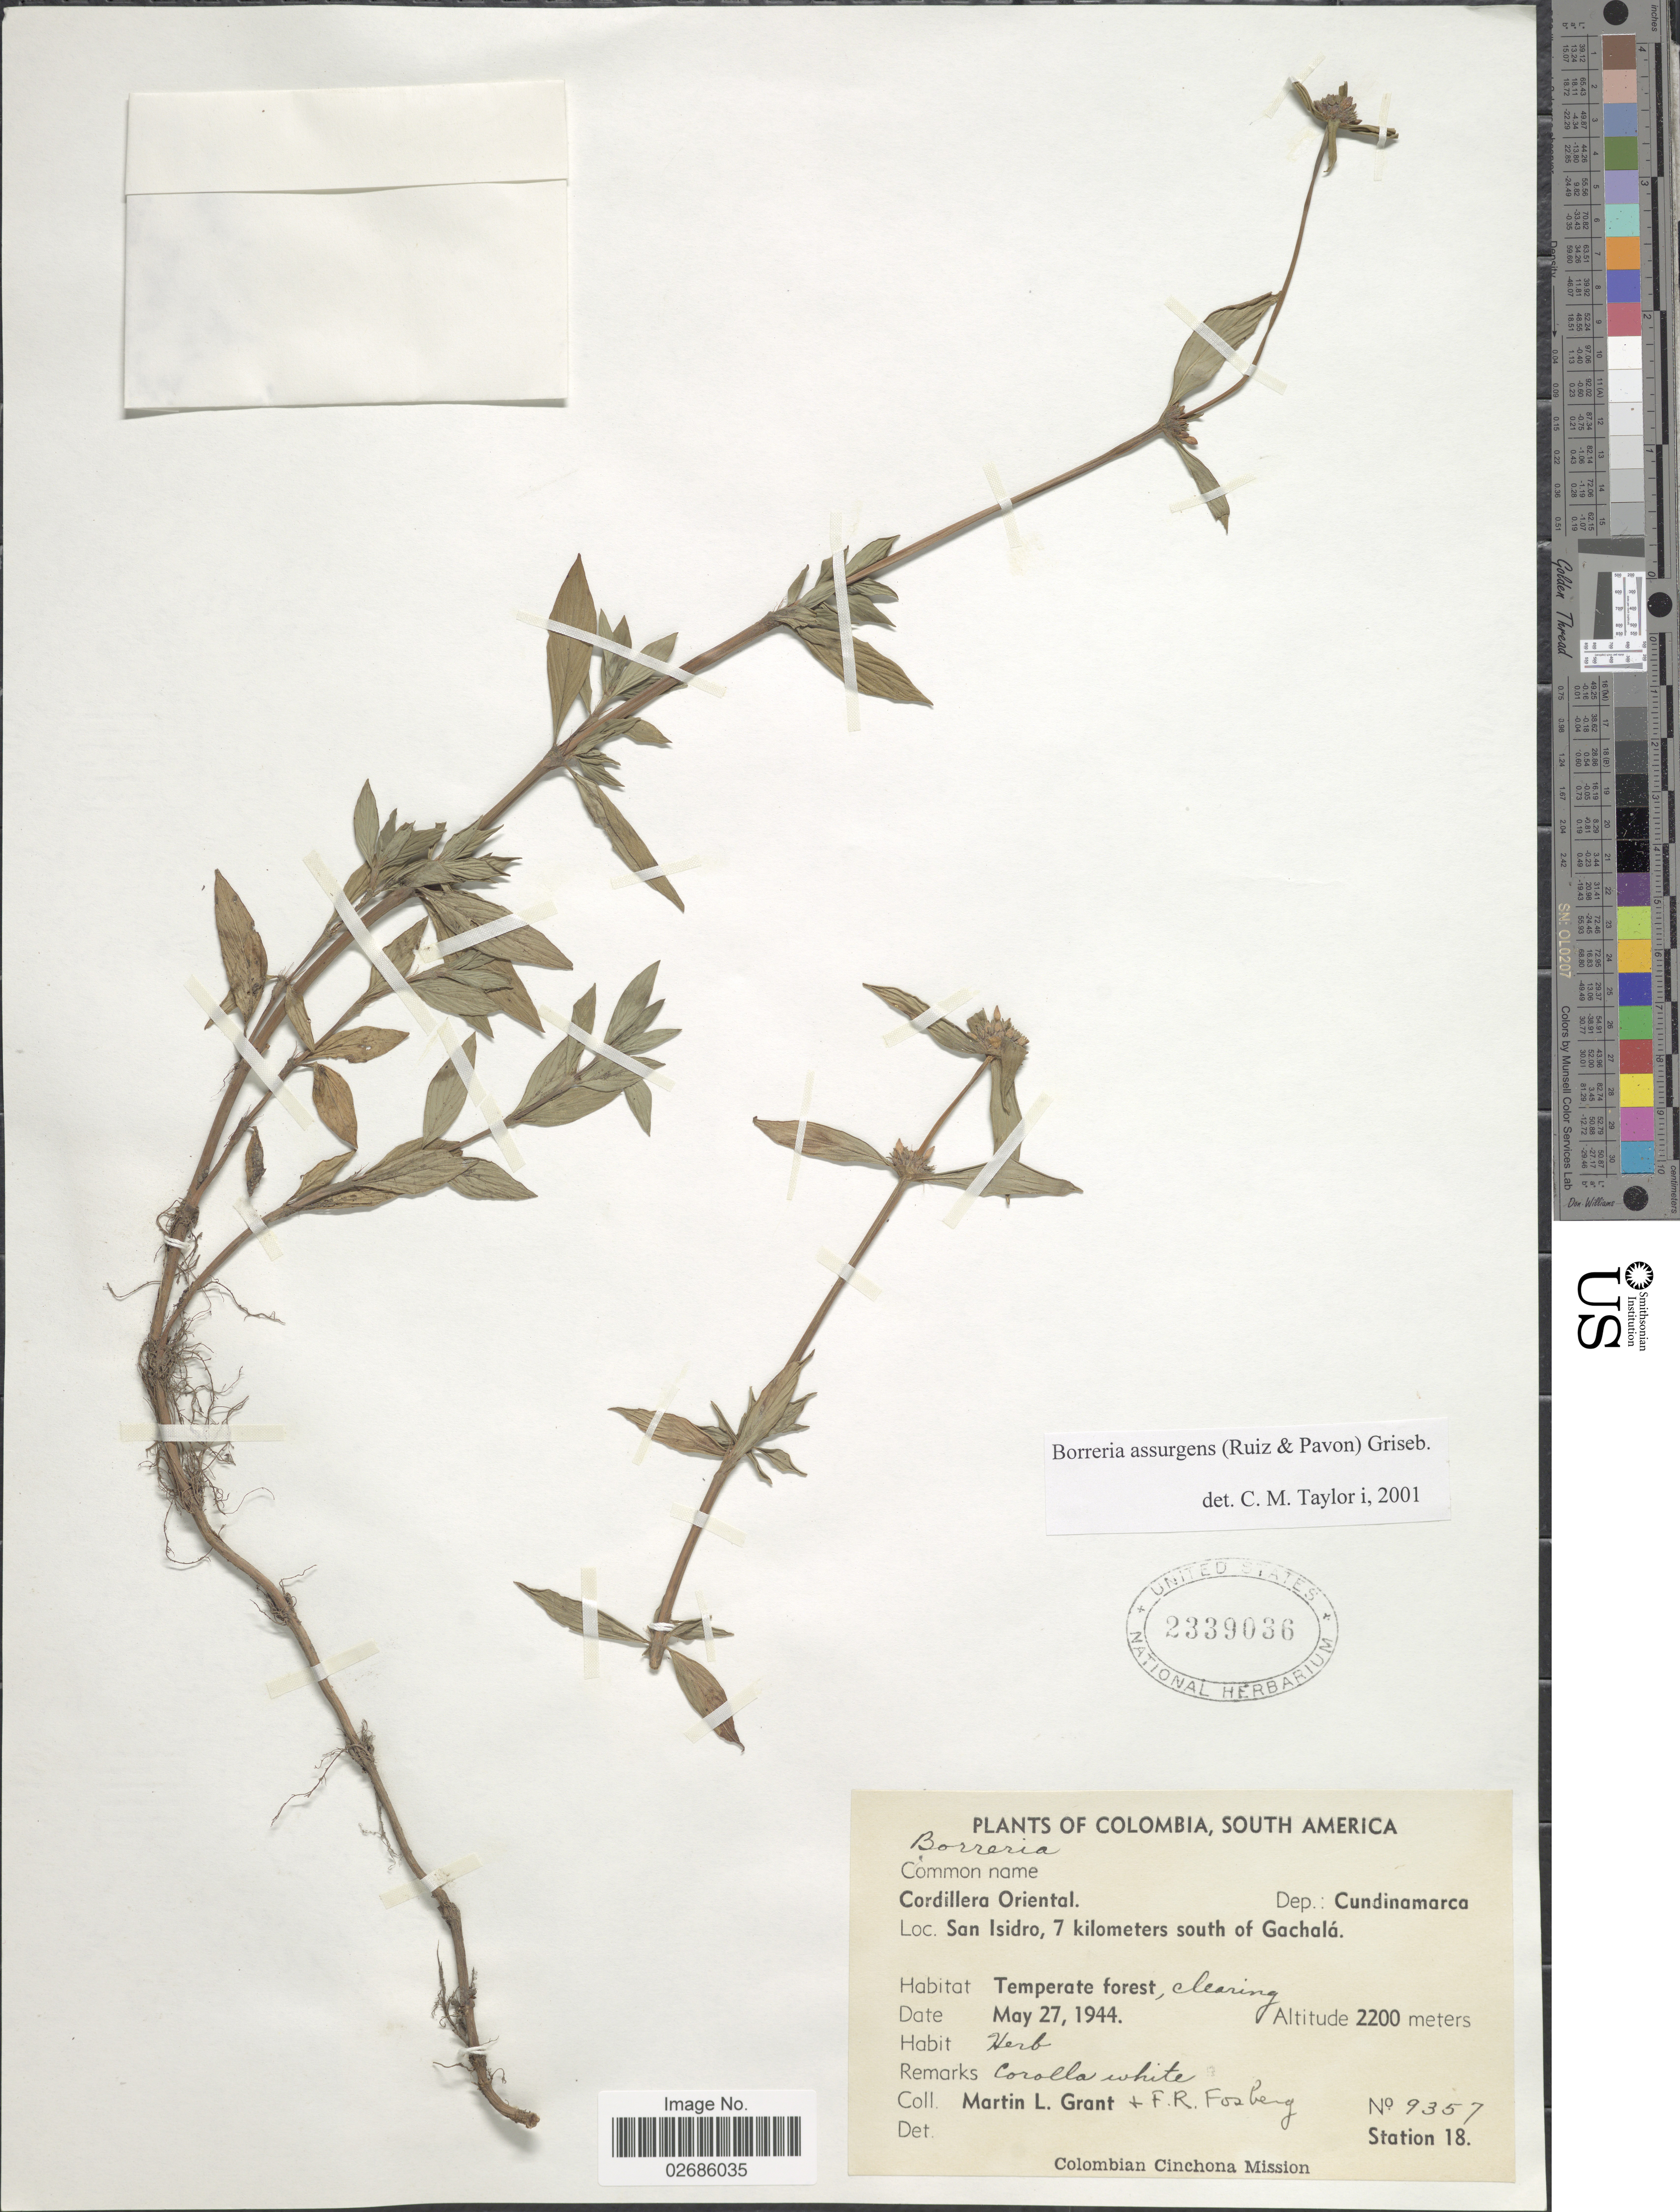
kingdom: Plantae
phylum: Tracheophyta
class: Magnoliopsida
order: Gentianales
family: Rubiaceae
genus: Borreria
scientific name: Borreria assurgens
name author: (Ruiz & Pav.) Griseb.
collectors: M. L. Grant & F. R. Fosberg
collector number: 9357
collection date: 1944-05-27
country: Colombia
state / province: Cundinamarca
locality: Cordillera Oriental. Dep.: Cundinamarca. San Isidro, 7 kilometers south of Gachalá. Station 18.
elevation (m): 2200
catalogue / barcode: US 2339036